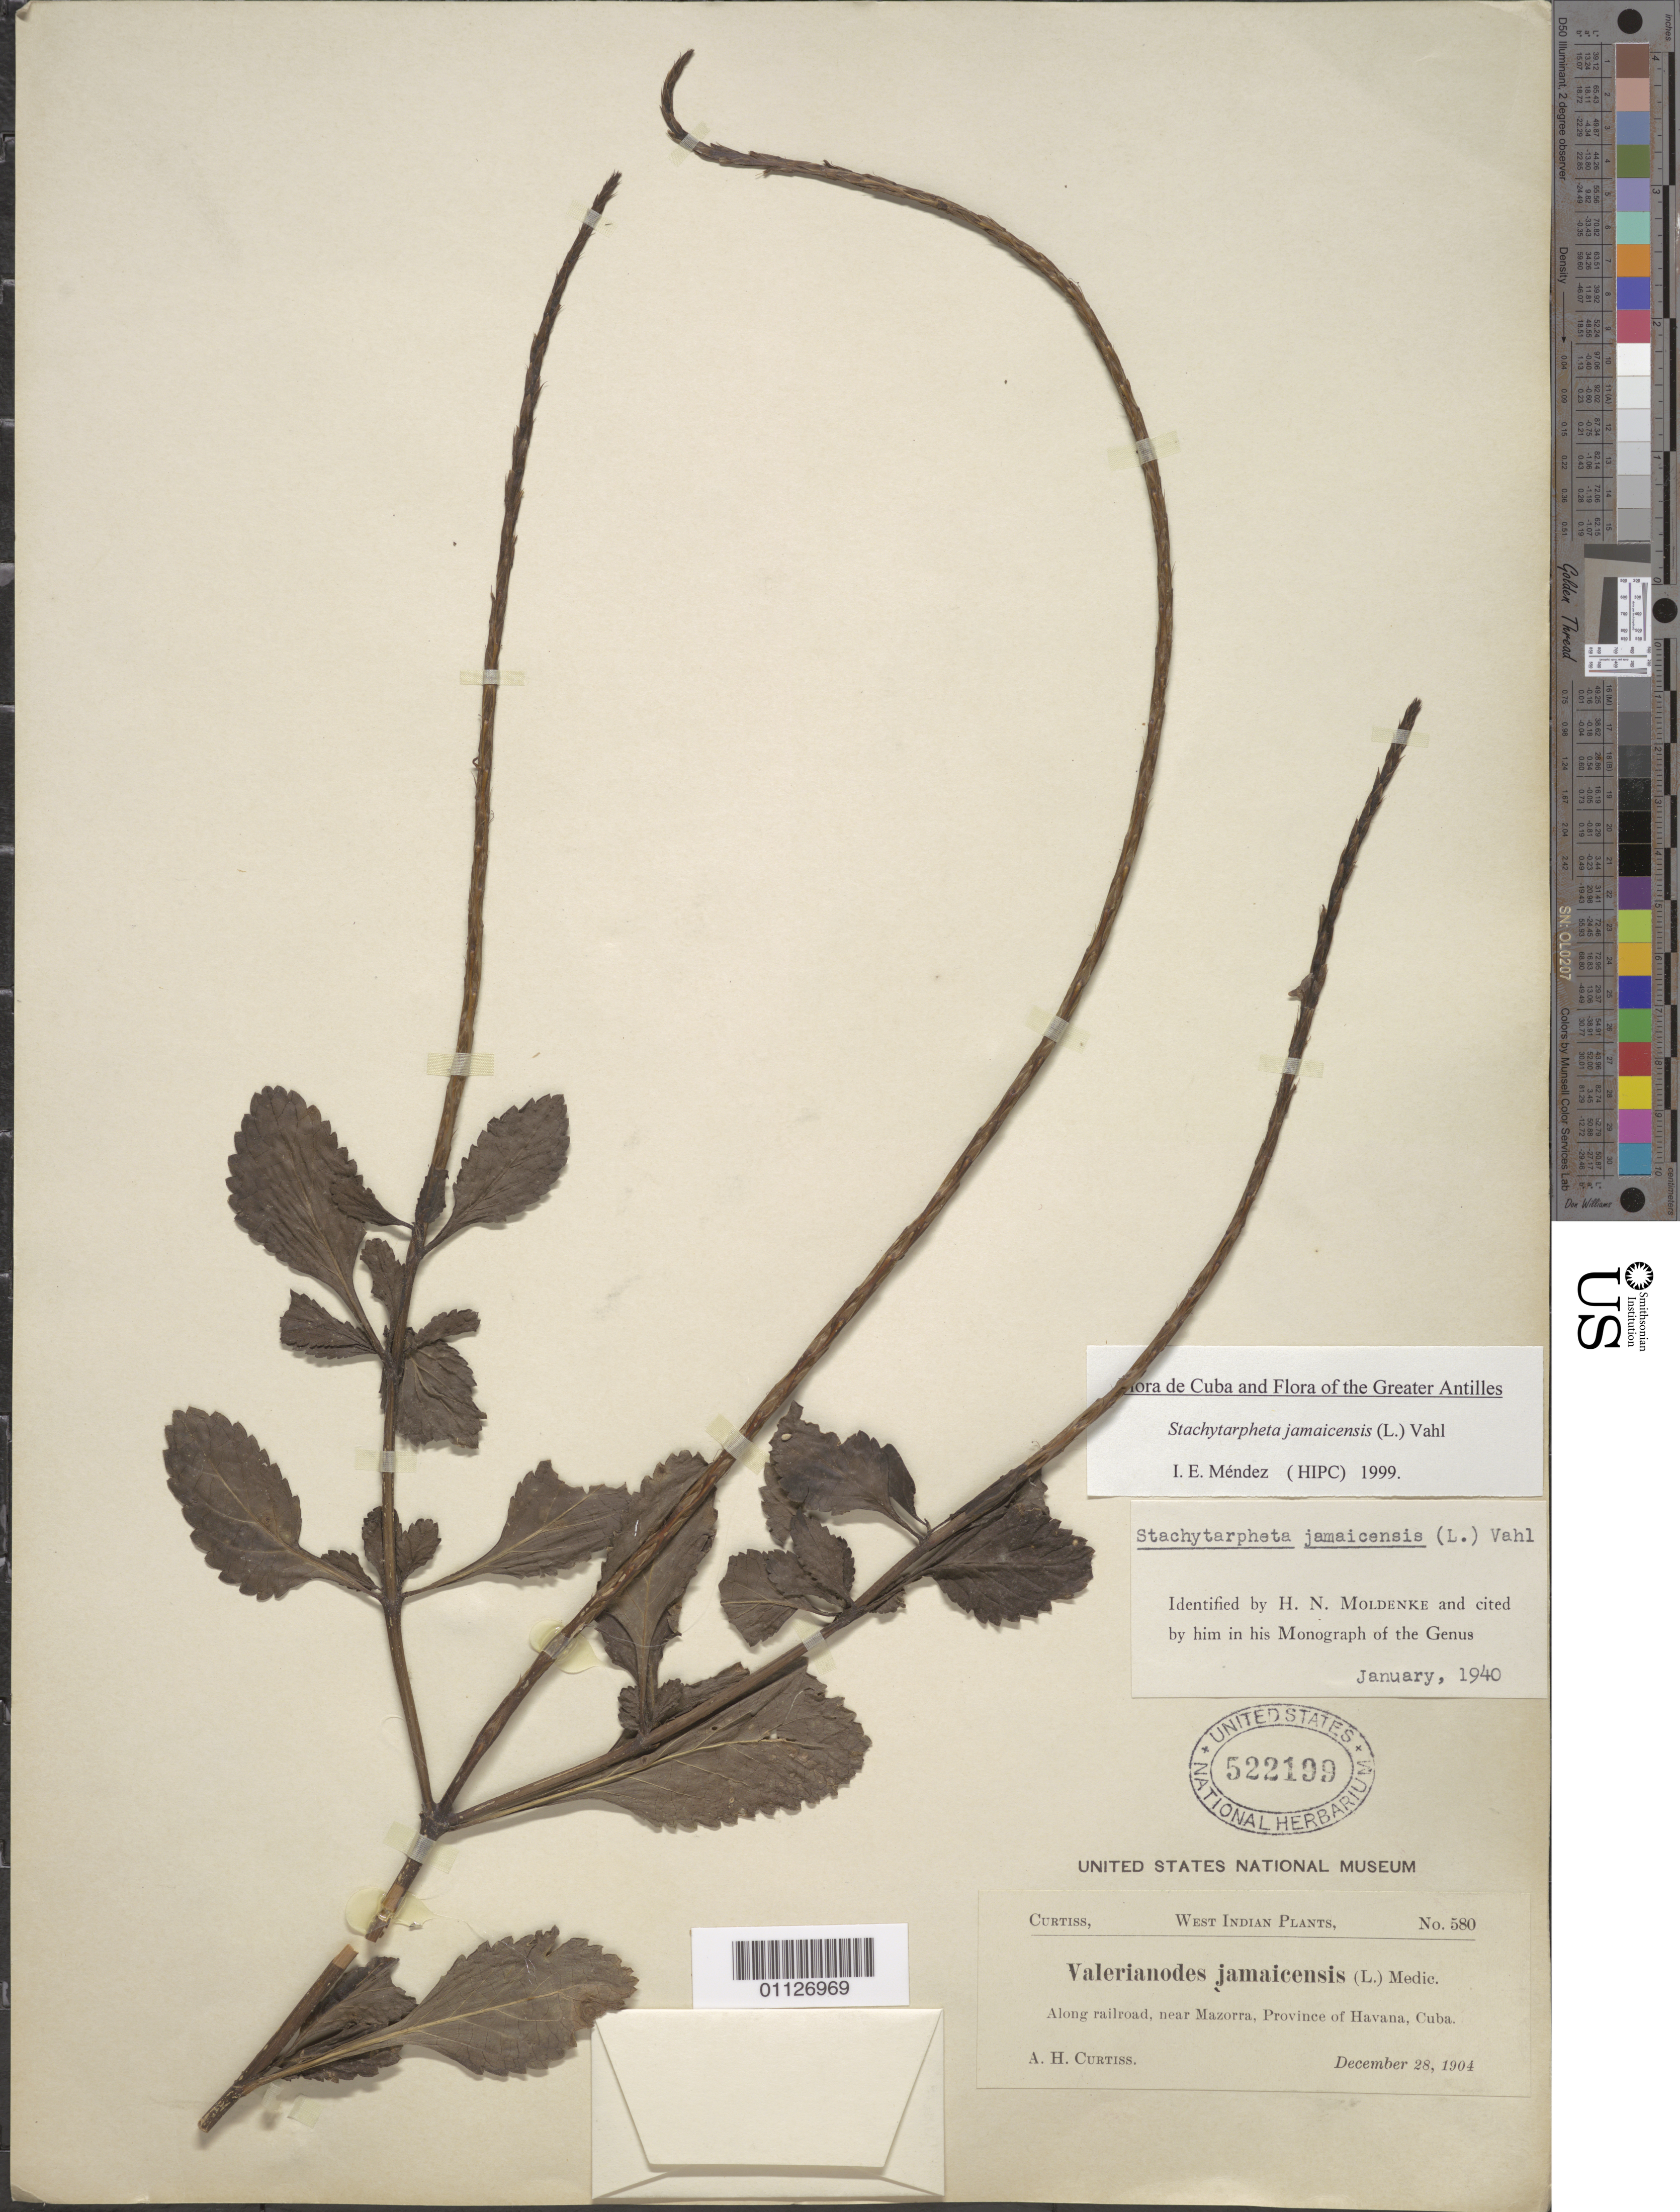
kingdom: Plantae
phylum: Tracheophyta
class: Magnoliopsida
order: Lamiales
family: Verbenaceae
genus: Stachytarpheta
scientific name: Stachytarpheta jamaicensis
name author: (L.) Vahl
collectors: A. H. Curtiss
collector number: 580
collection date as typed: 28 Dec 1904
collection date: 1904-12-28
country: Cuba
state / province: La Habana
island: Cuba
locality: Along railroad, near Mazorra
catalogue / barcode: US 522199